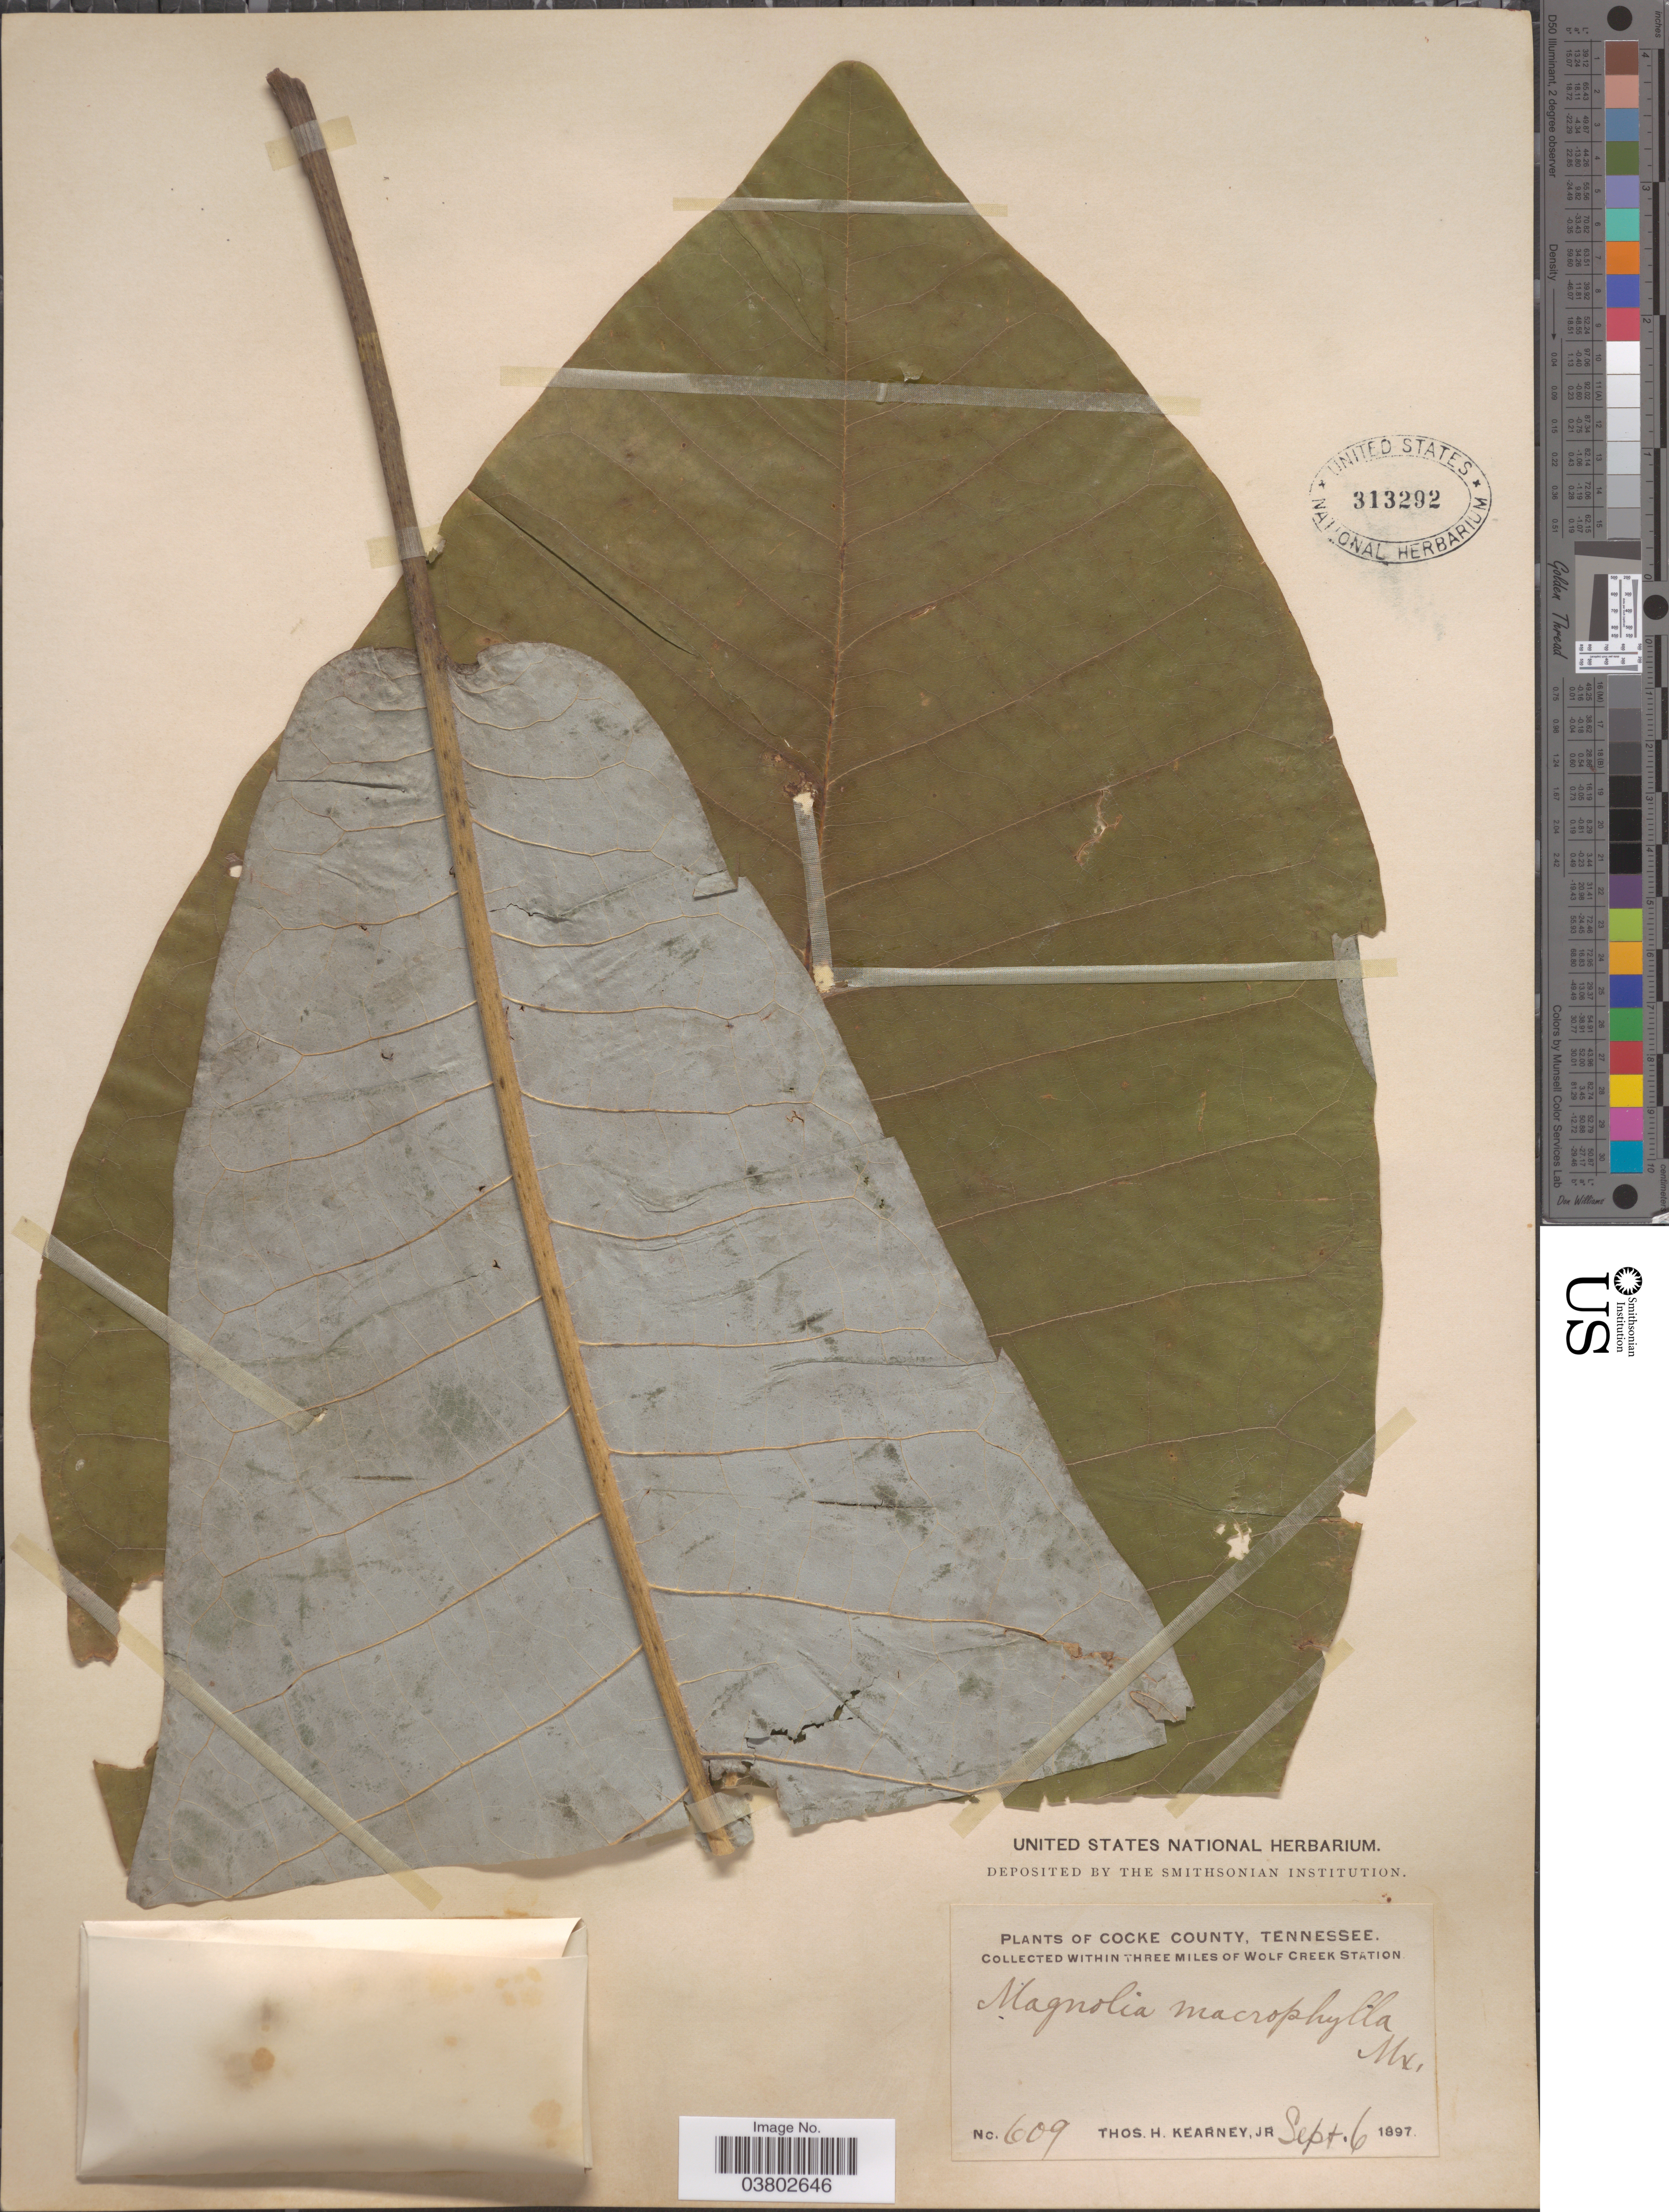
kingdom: Plantae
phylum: Tracheophyta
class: Magnoliopsida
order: Magnoliales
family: Magnoliaceae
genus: Magnolia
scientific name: Magnolia macrophylla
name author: Michx.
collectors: T. H. Kearney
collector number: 609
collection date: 1897-09-06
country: United States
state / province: Tennessee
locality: Cocke County. Within Three Miles of Wolf Creek Station.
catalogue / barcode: US 313292